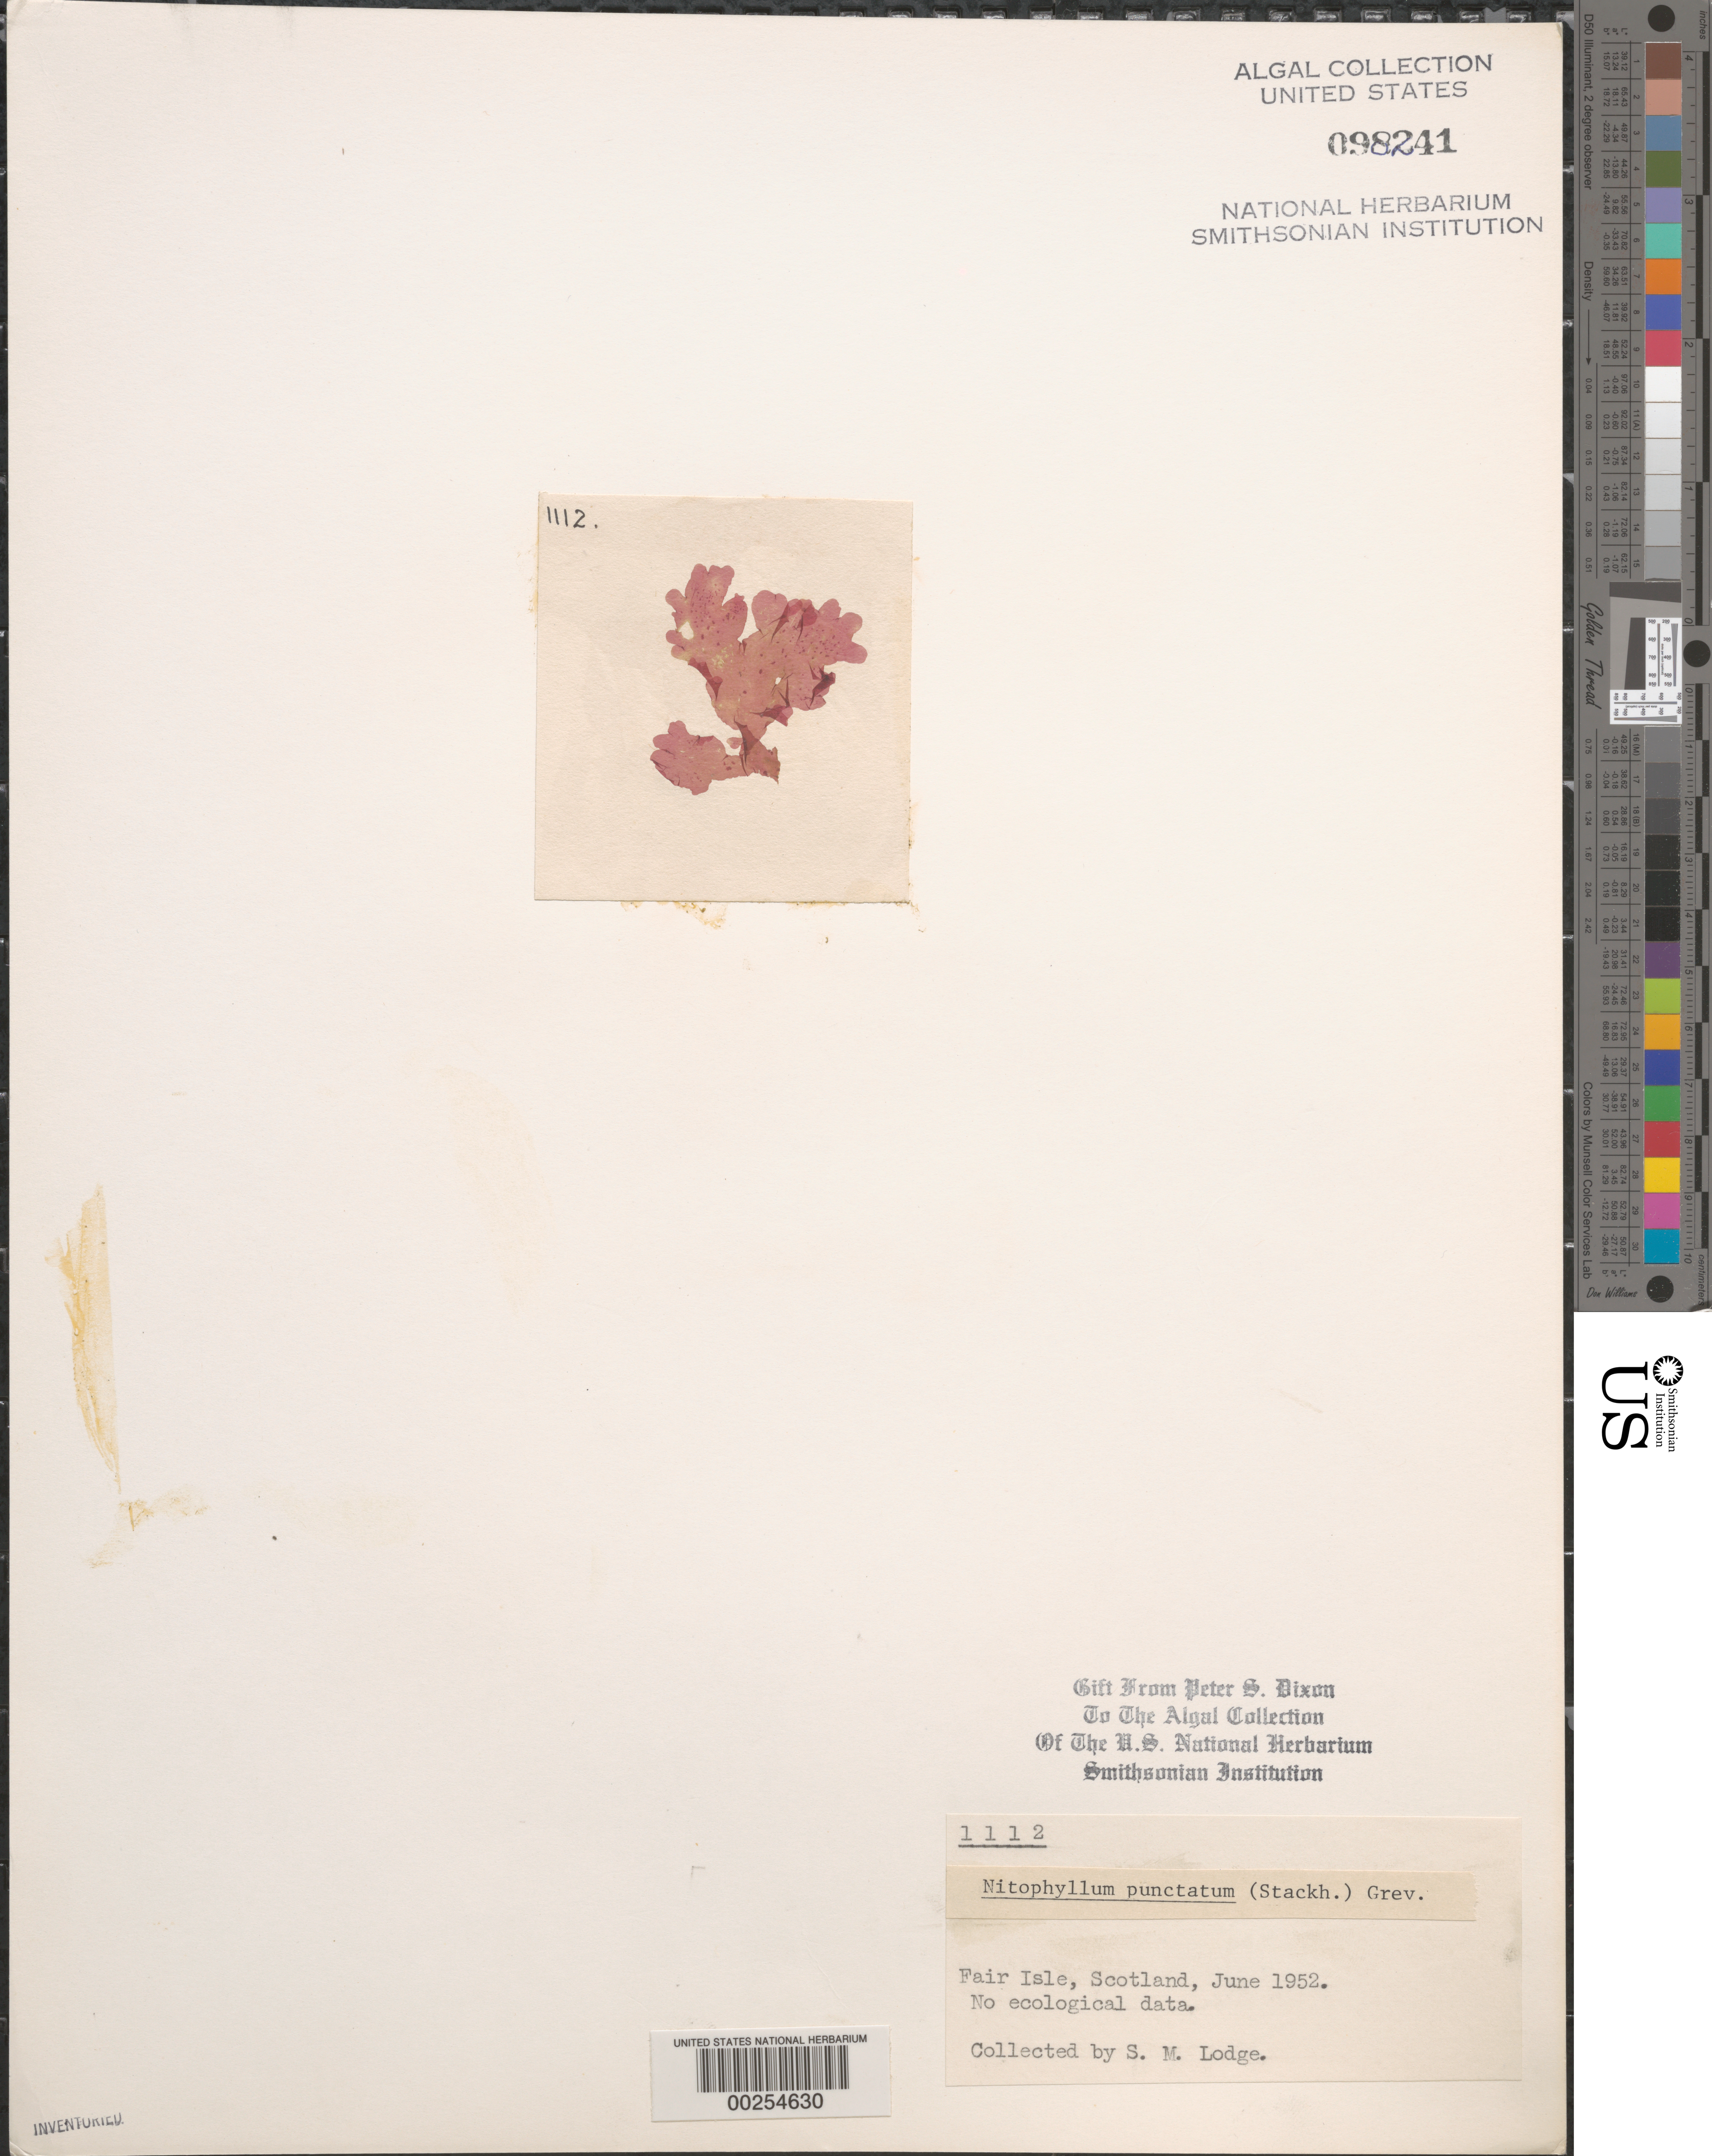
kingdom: Plantae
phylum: Rhodophyta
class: Florideophyceae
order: Ceramiales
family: Delesseriaceae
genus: Nitophyllum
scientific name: Nitophyllum punctatum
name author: (Stackh.) Grev.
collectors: S. Lodge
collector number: PSD 1112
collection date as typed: Jun 1952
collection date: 1952-06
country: United Kingdom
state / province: Scotland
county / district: Shetland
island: Fair Isle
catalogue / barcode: US 98241